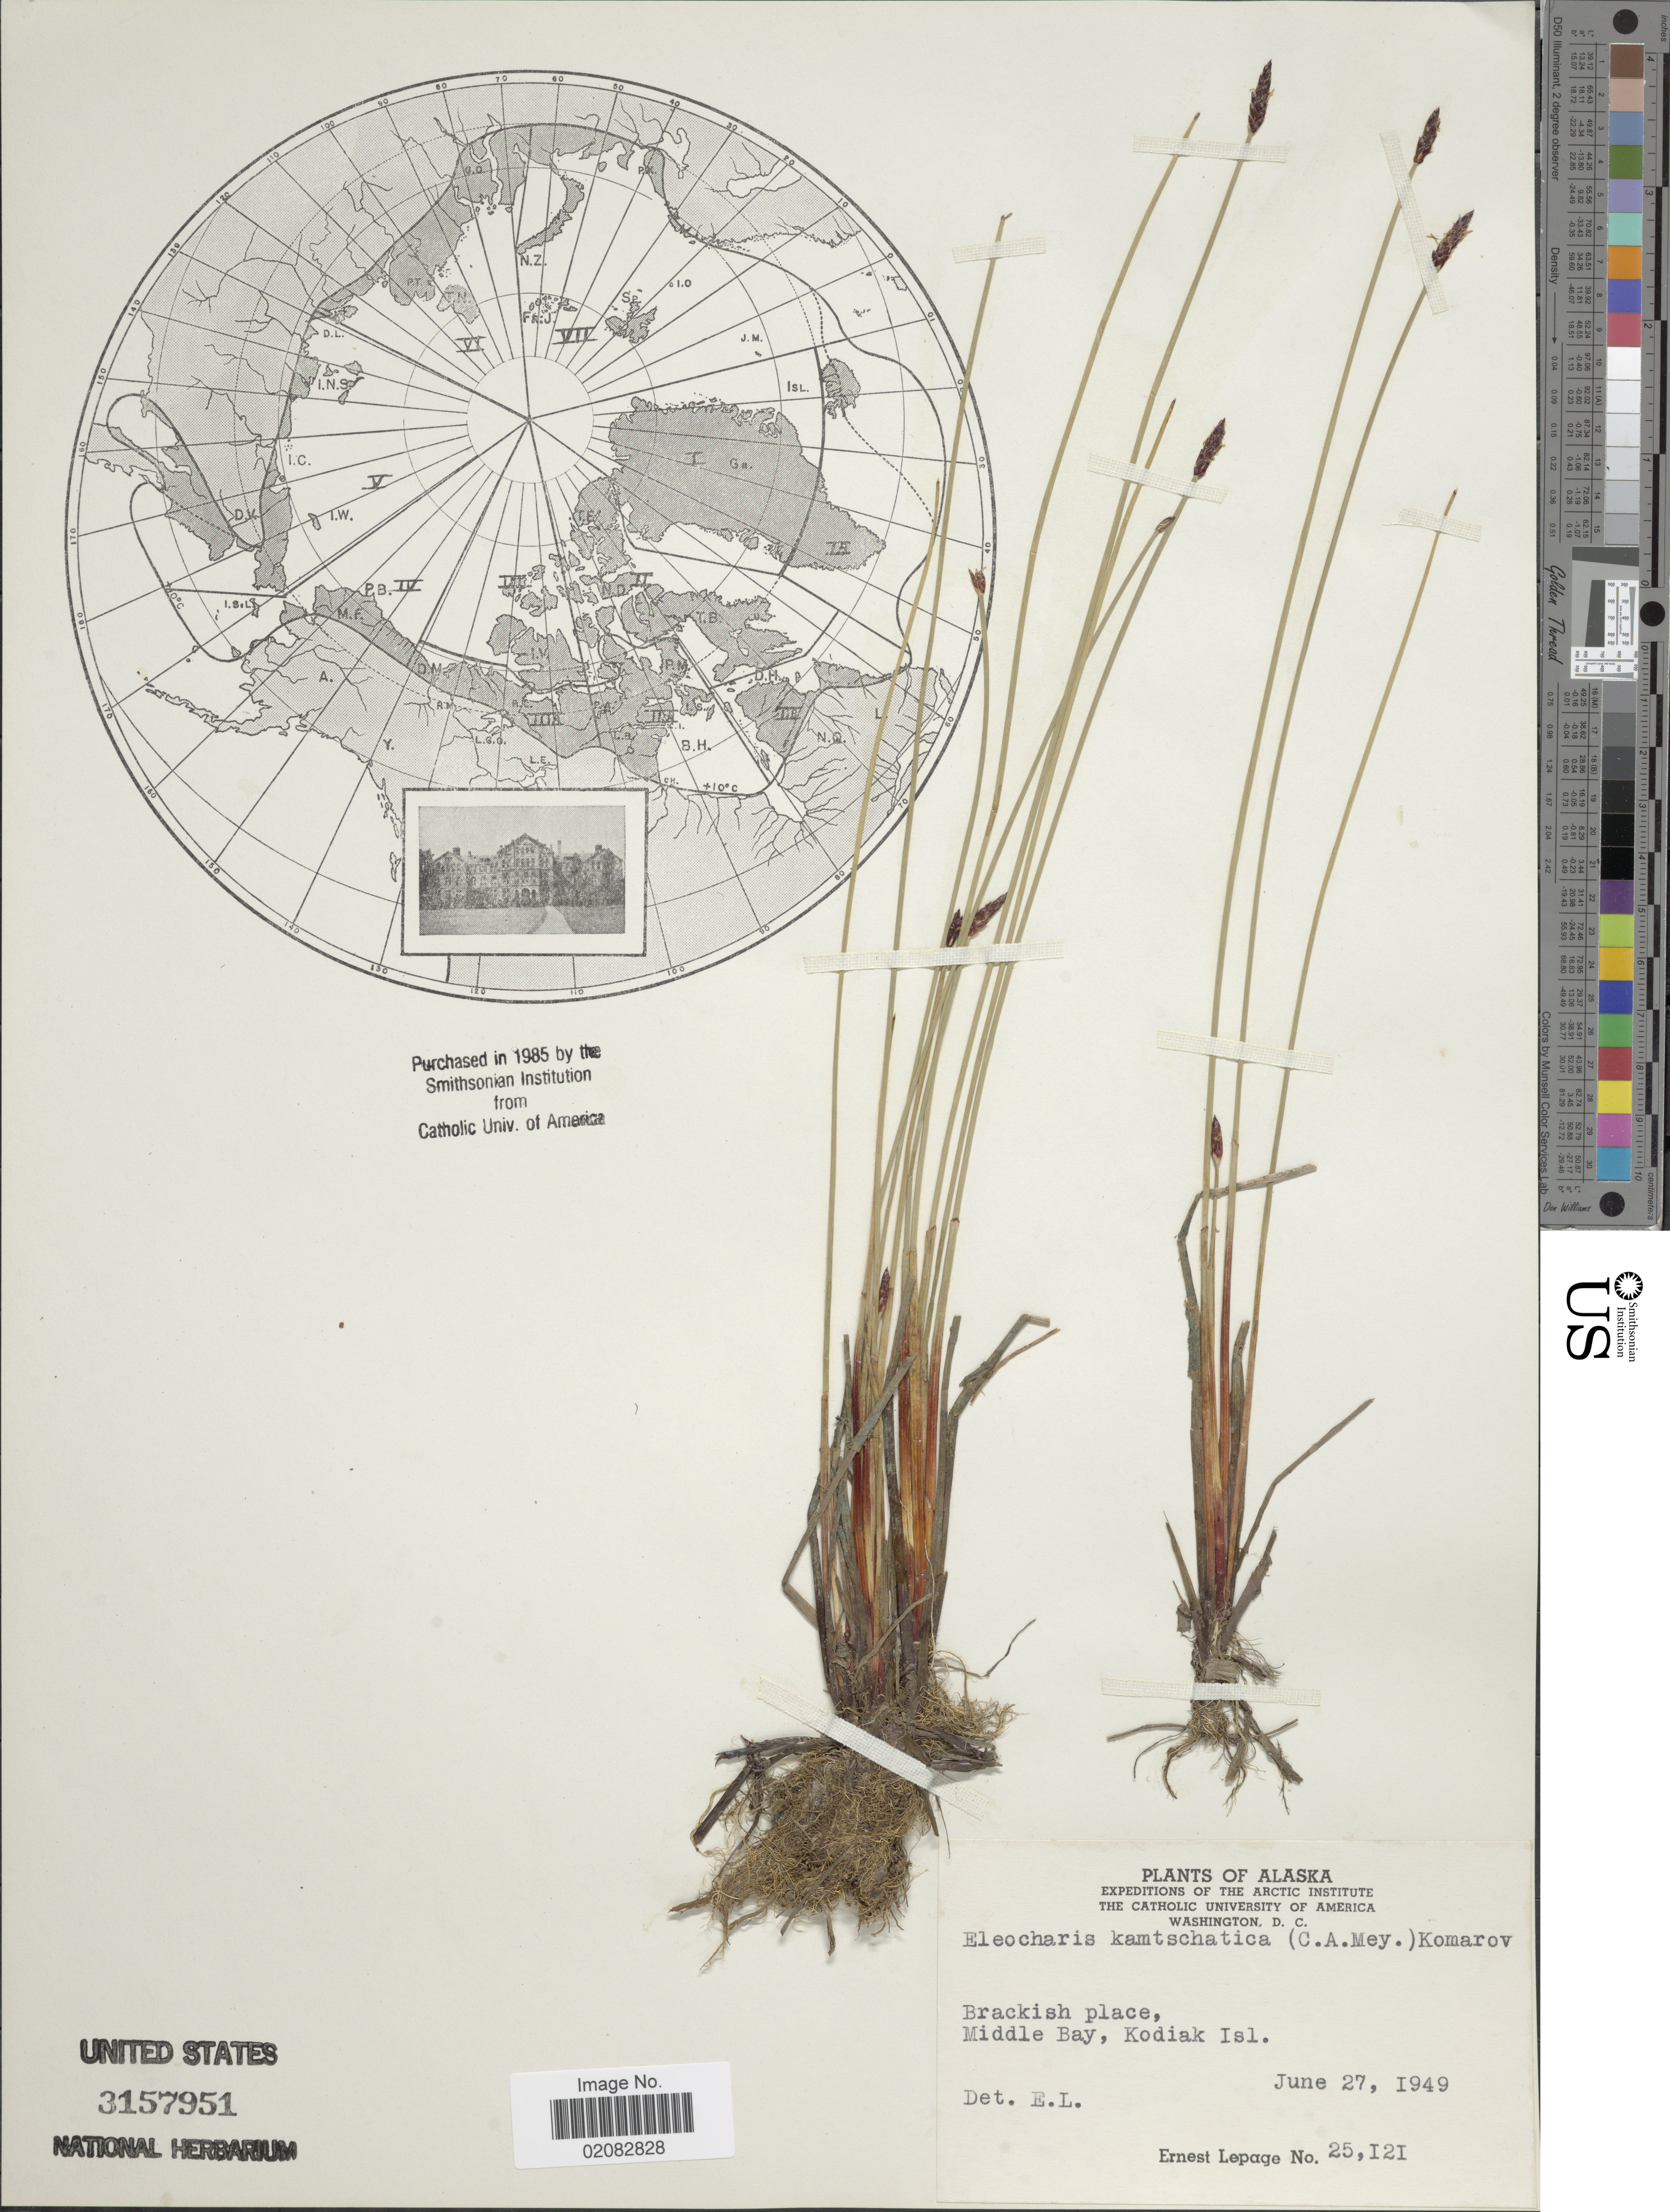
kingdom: Plantae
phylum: Tracheophyta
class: Liliopsida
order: Poales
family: Cyperaceae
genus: Eleocharis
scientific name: Eleocharis kamtschatica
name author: (C.A. Mey.) Kom.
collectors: E. Lepage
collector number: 25121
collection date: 1949-06-27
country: United States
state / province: Alaska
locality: Brackish place, Middle Bay, Kodiak Isl.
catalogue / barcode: US 3157951